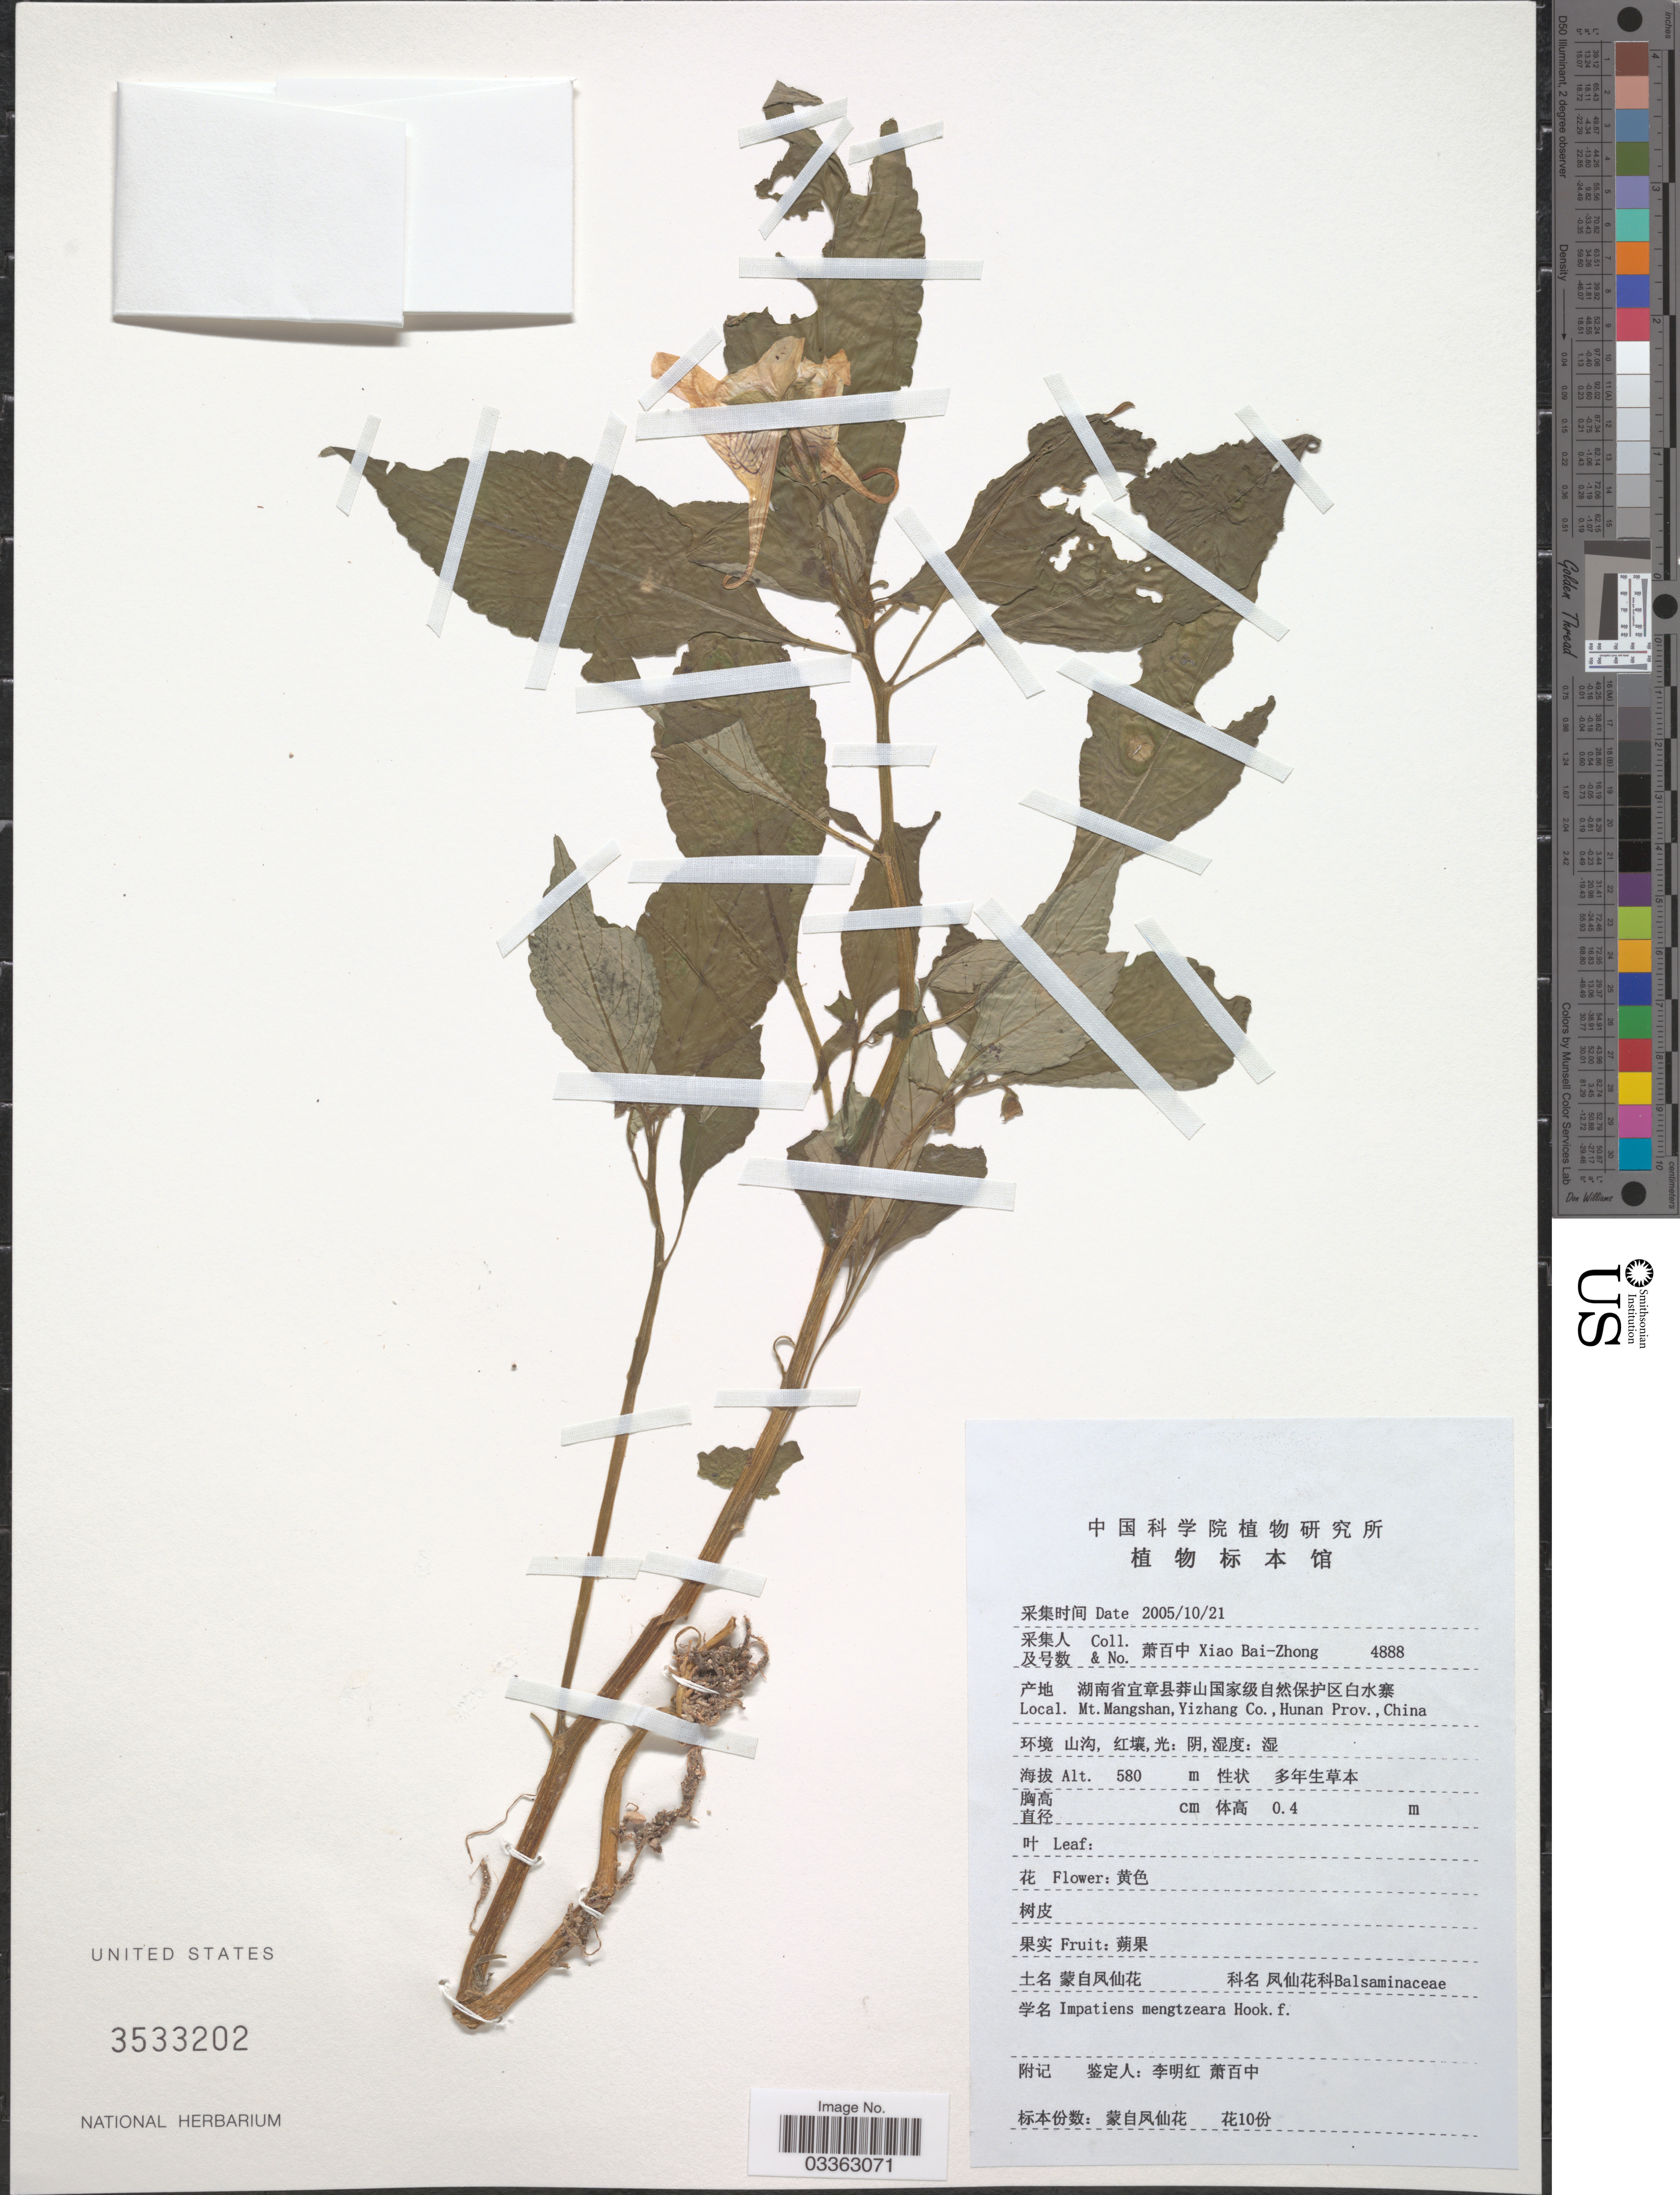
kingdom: Plantae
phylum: Tracheophyta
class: Magnoliopsida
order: Ericales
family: Balsaminaceae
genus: Impatiens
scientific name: Impatiens mengtszeana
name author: Hook. f.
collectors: B. Z. Xiao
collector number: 4888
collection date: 2005-10-21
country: China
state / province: Hunan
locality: Mt. Mangshan, Yizhang Co.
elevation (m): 580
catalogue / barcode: US 3533202